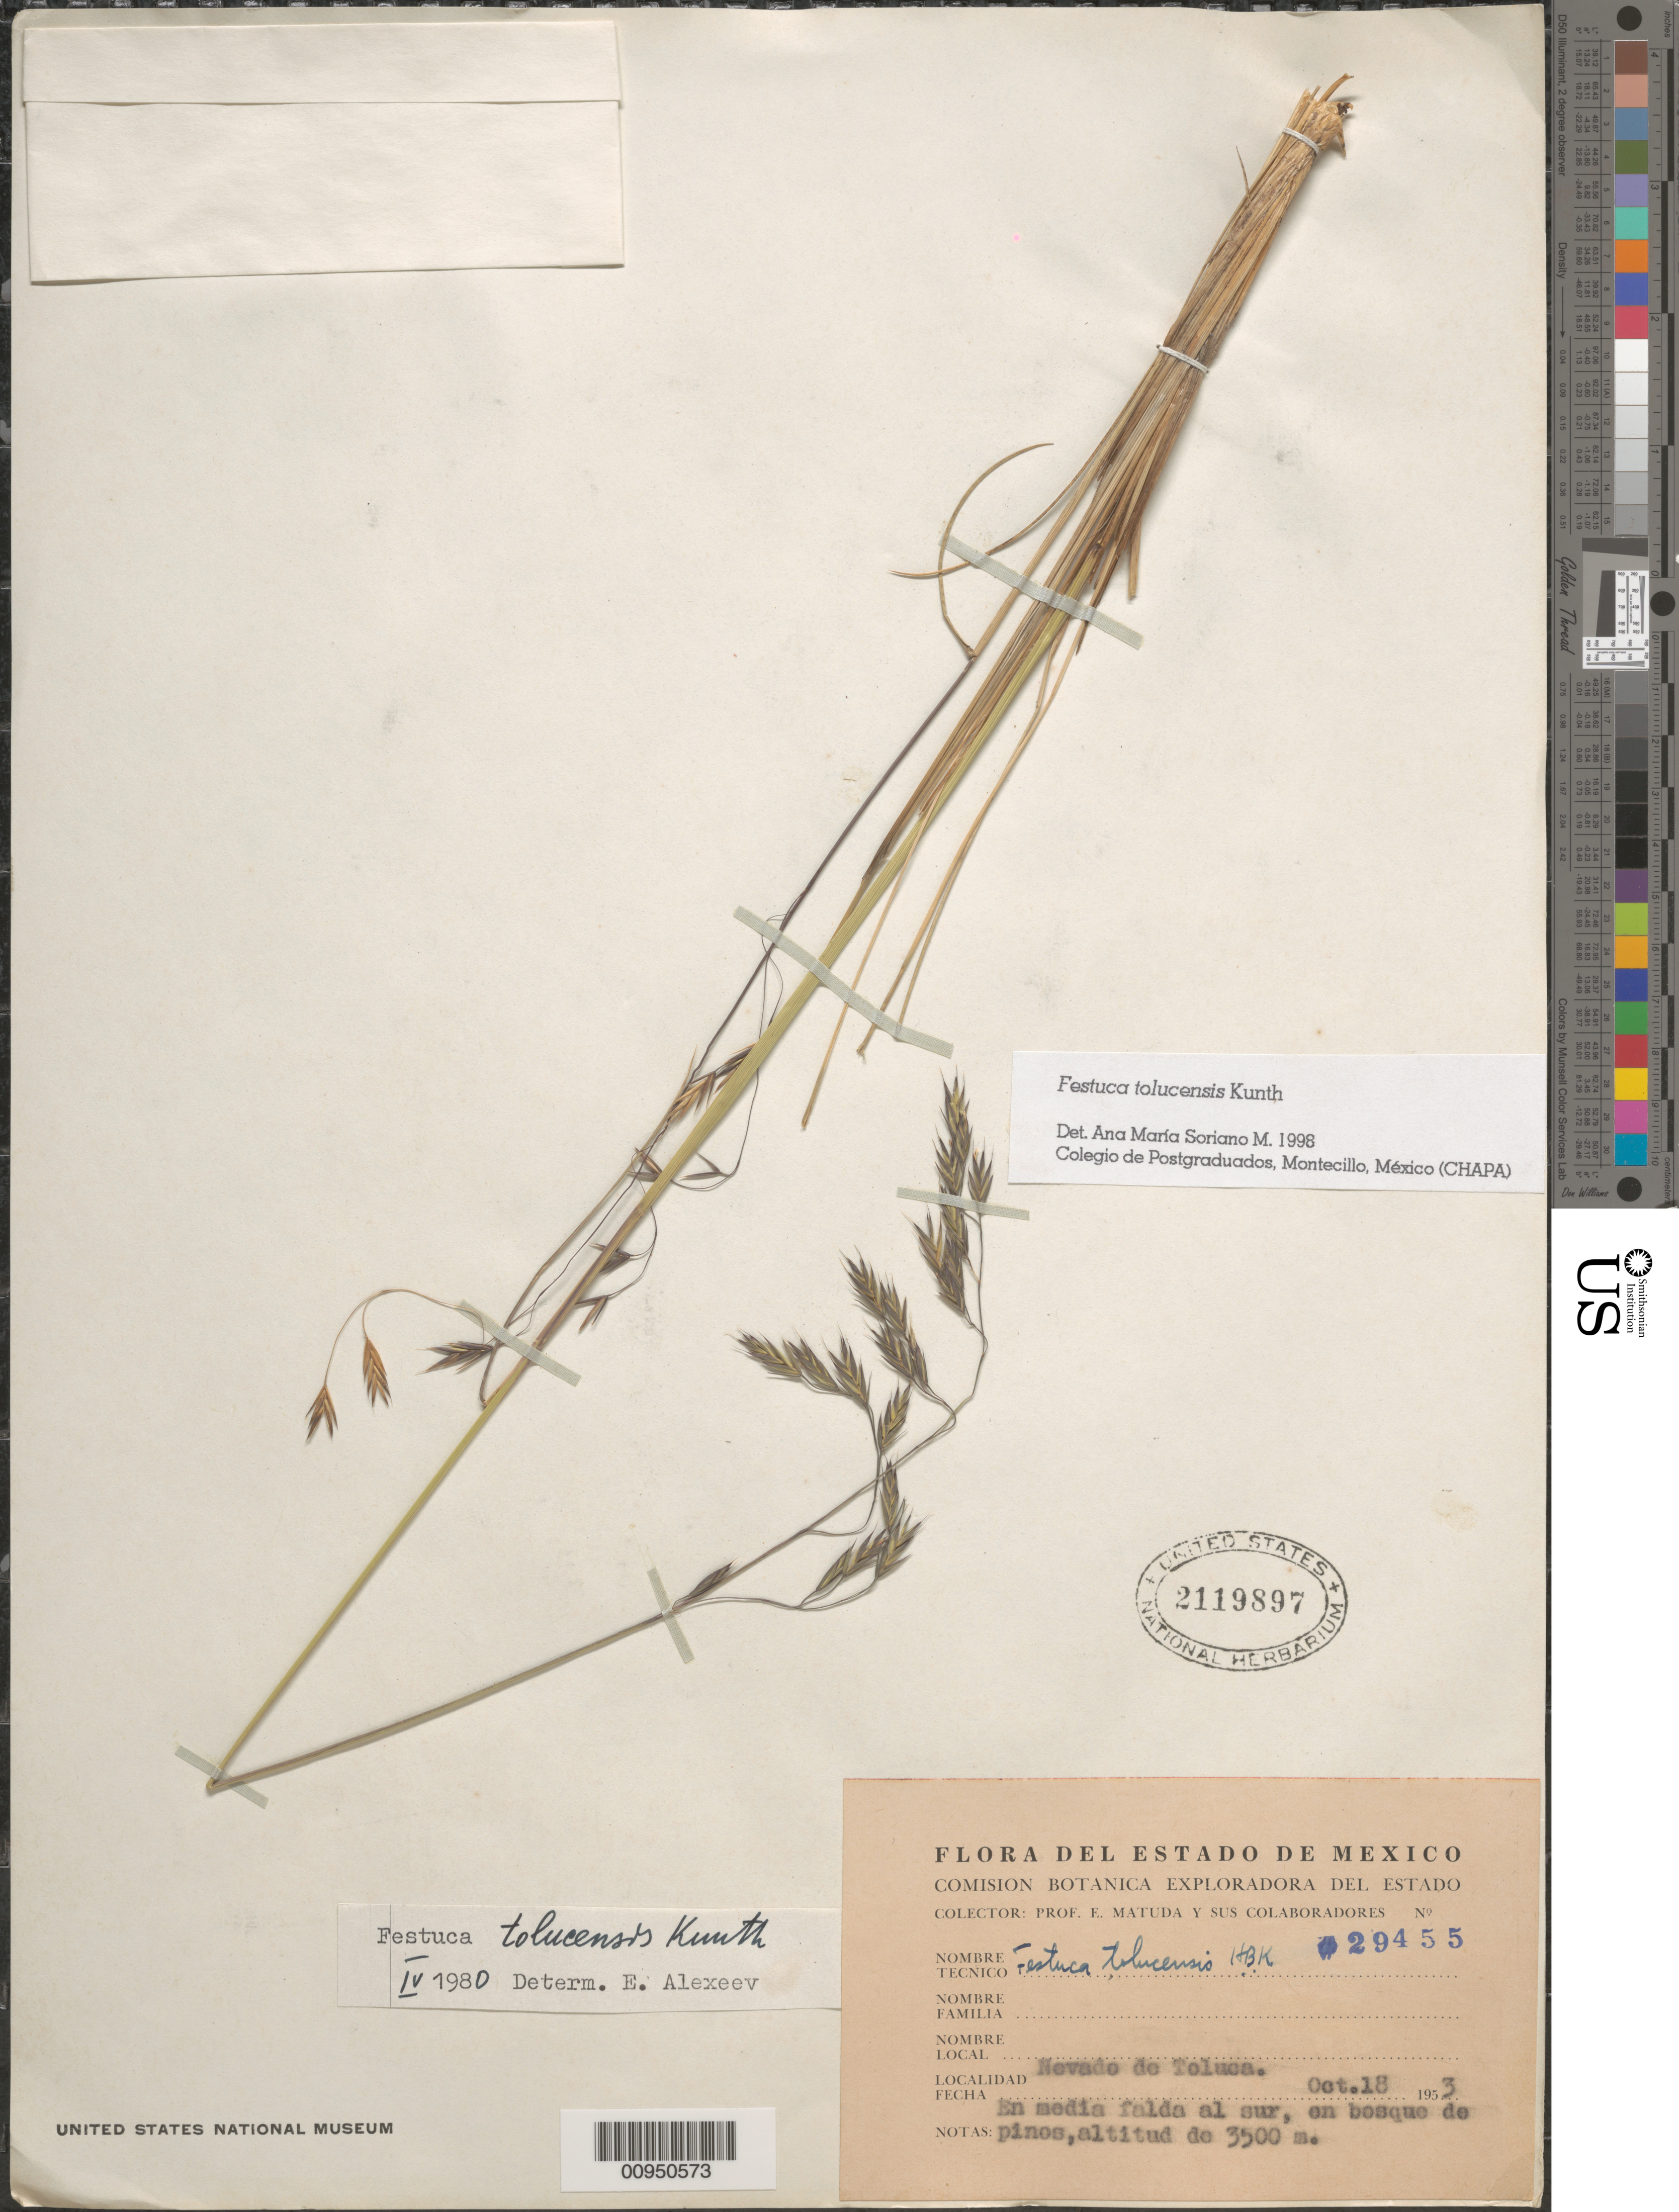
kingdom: Plantae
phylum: Tracheophyta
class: Liliopsida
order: Poales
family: Poaceae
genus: Festuca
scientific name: Festuca tolucensis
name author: Kunth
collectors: E. Matuda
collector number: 29455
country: Mexico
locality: Nevada de Toluca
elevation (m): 3500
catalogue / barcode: US 2119897